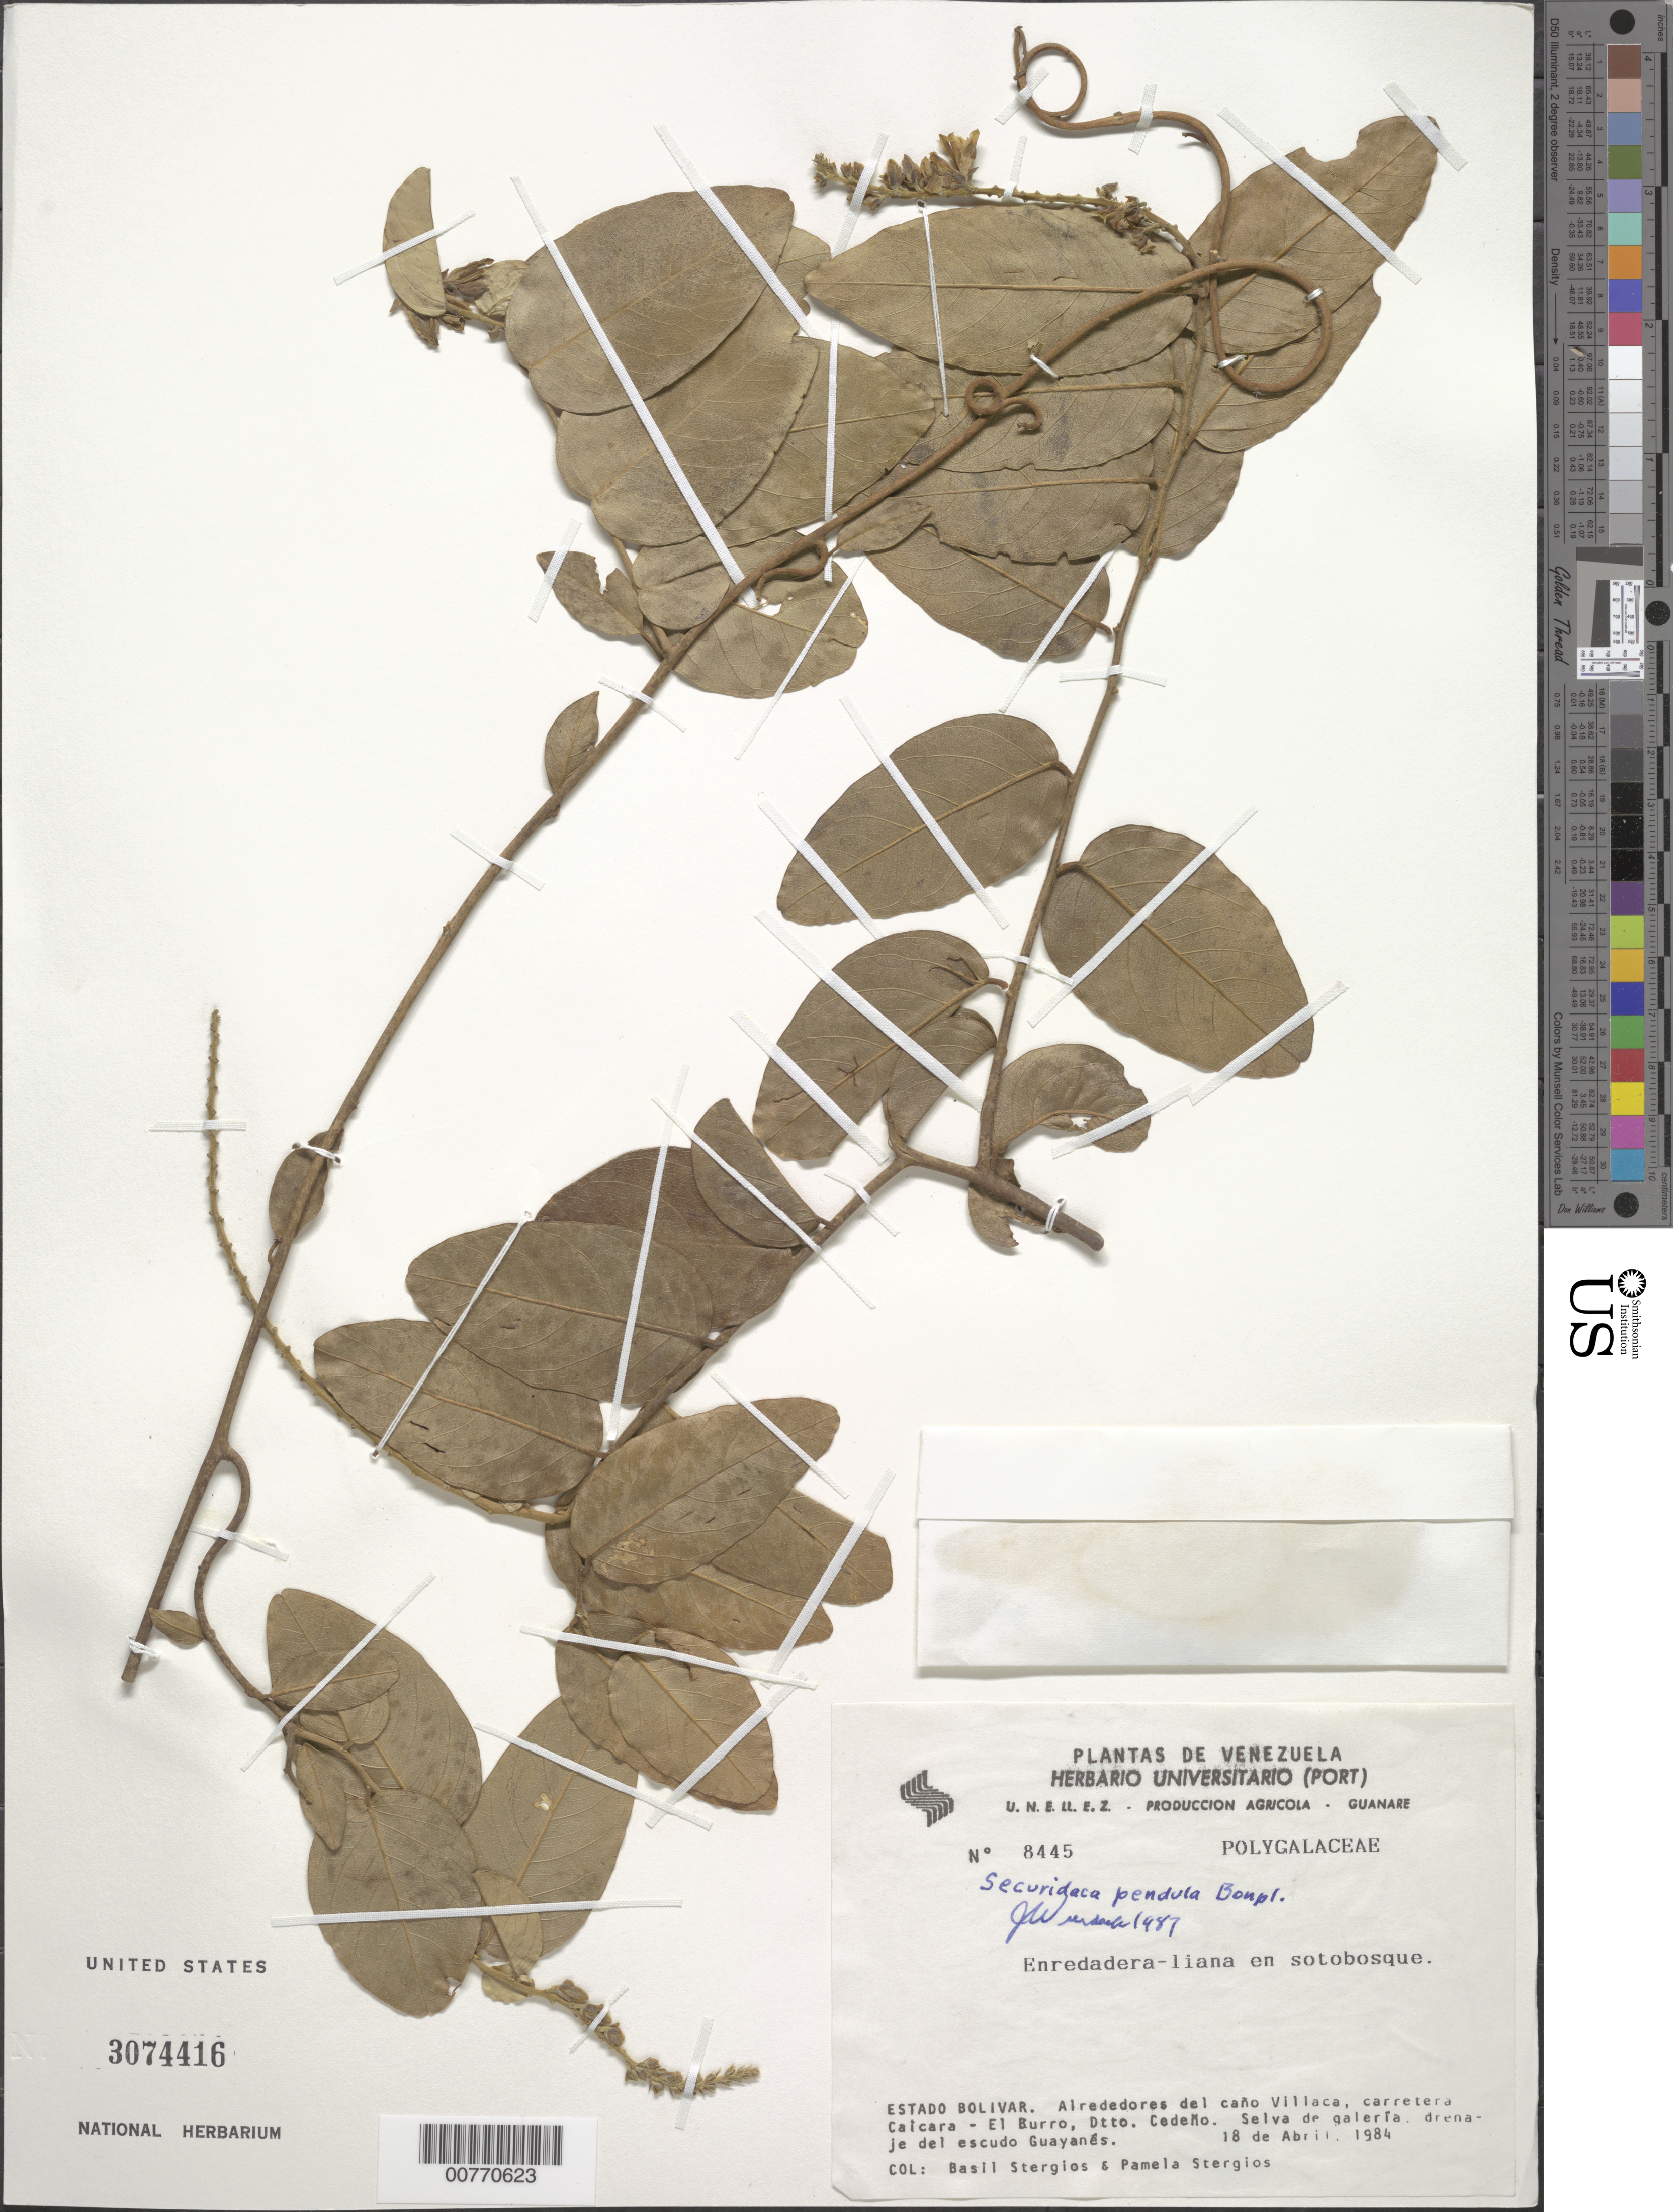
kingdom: Plantae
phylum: Tracheophyta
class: Magnoliopsida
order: Fabales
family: Polygalaceae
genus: Securidaca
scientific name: Securidaca pendula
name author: Bonpl.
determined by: Wurdack, John J., (US), US (UNITED STATES)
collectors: B. G. Stergios & P. Stergios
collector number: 8445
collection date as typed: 18-Apr-84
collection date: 1984-04-18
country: Venezuela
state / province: Bolívar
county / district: Cedeño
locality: Caño Villaca, carretera Caicara-El Burro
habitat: Gallery forest, in understory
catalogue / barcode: US 3074416